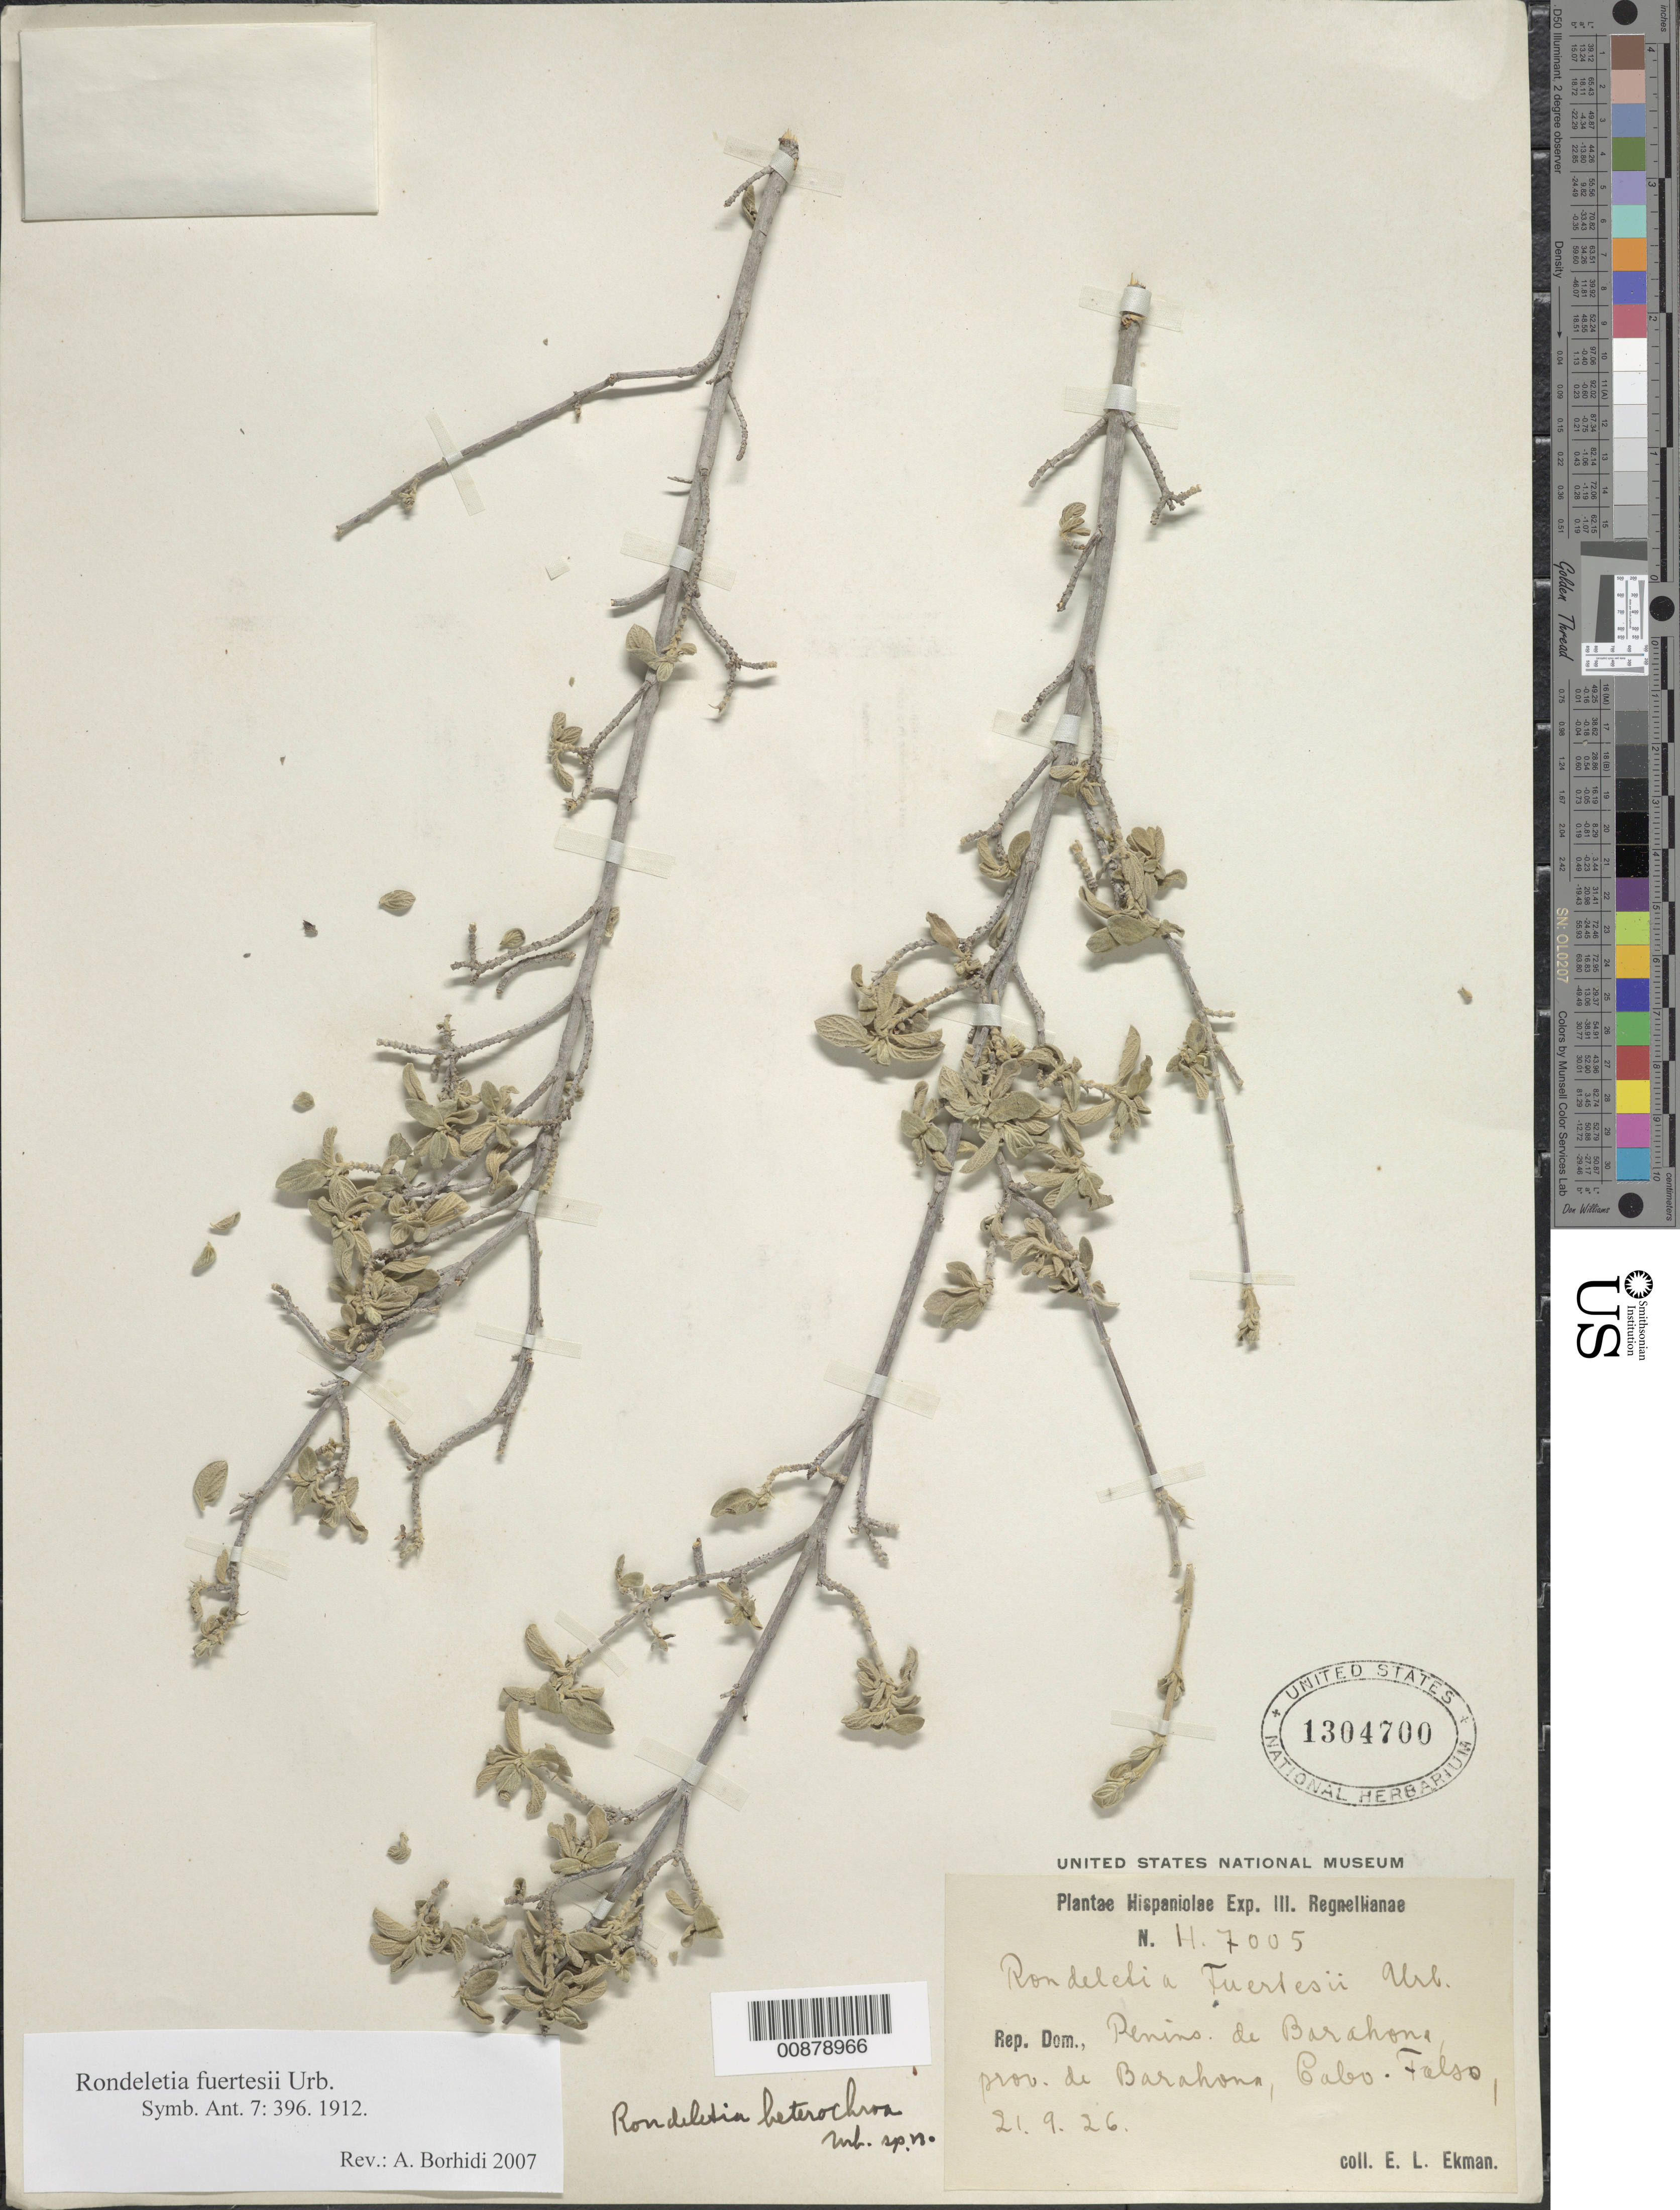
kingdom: Plantae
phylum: Tracheophyta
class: Magnoliopsida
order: Gentianales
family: Rubiaceae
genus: Rondeletia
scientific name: Rondeletia fuertesii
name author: Urb.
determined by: Borhidi, Attila L.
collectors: E. L. Ekman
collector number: H 7005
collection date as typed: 21 Sep 1926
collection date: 1926-09-21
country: Dominican Republic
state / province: Barahona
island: Hispaniola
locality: Peninsula de Barahona, Cabo Falso.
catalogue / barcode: US 1304700